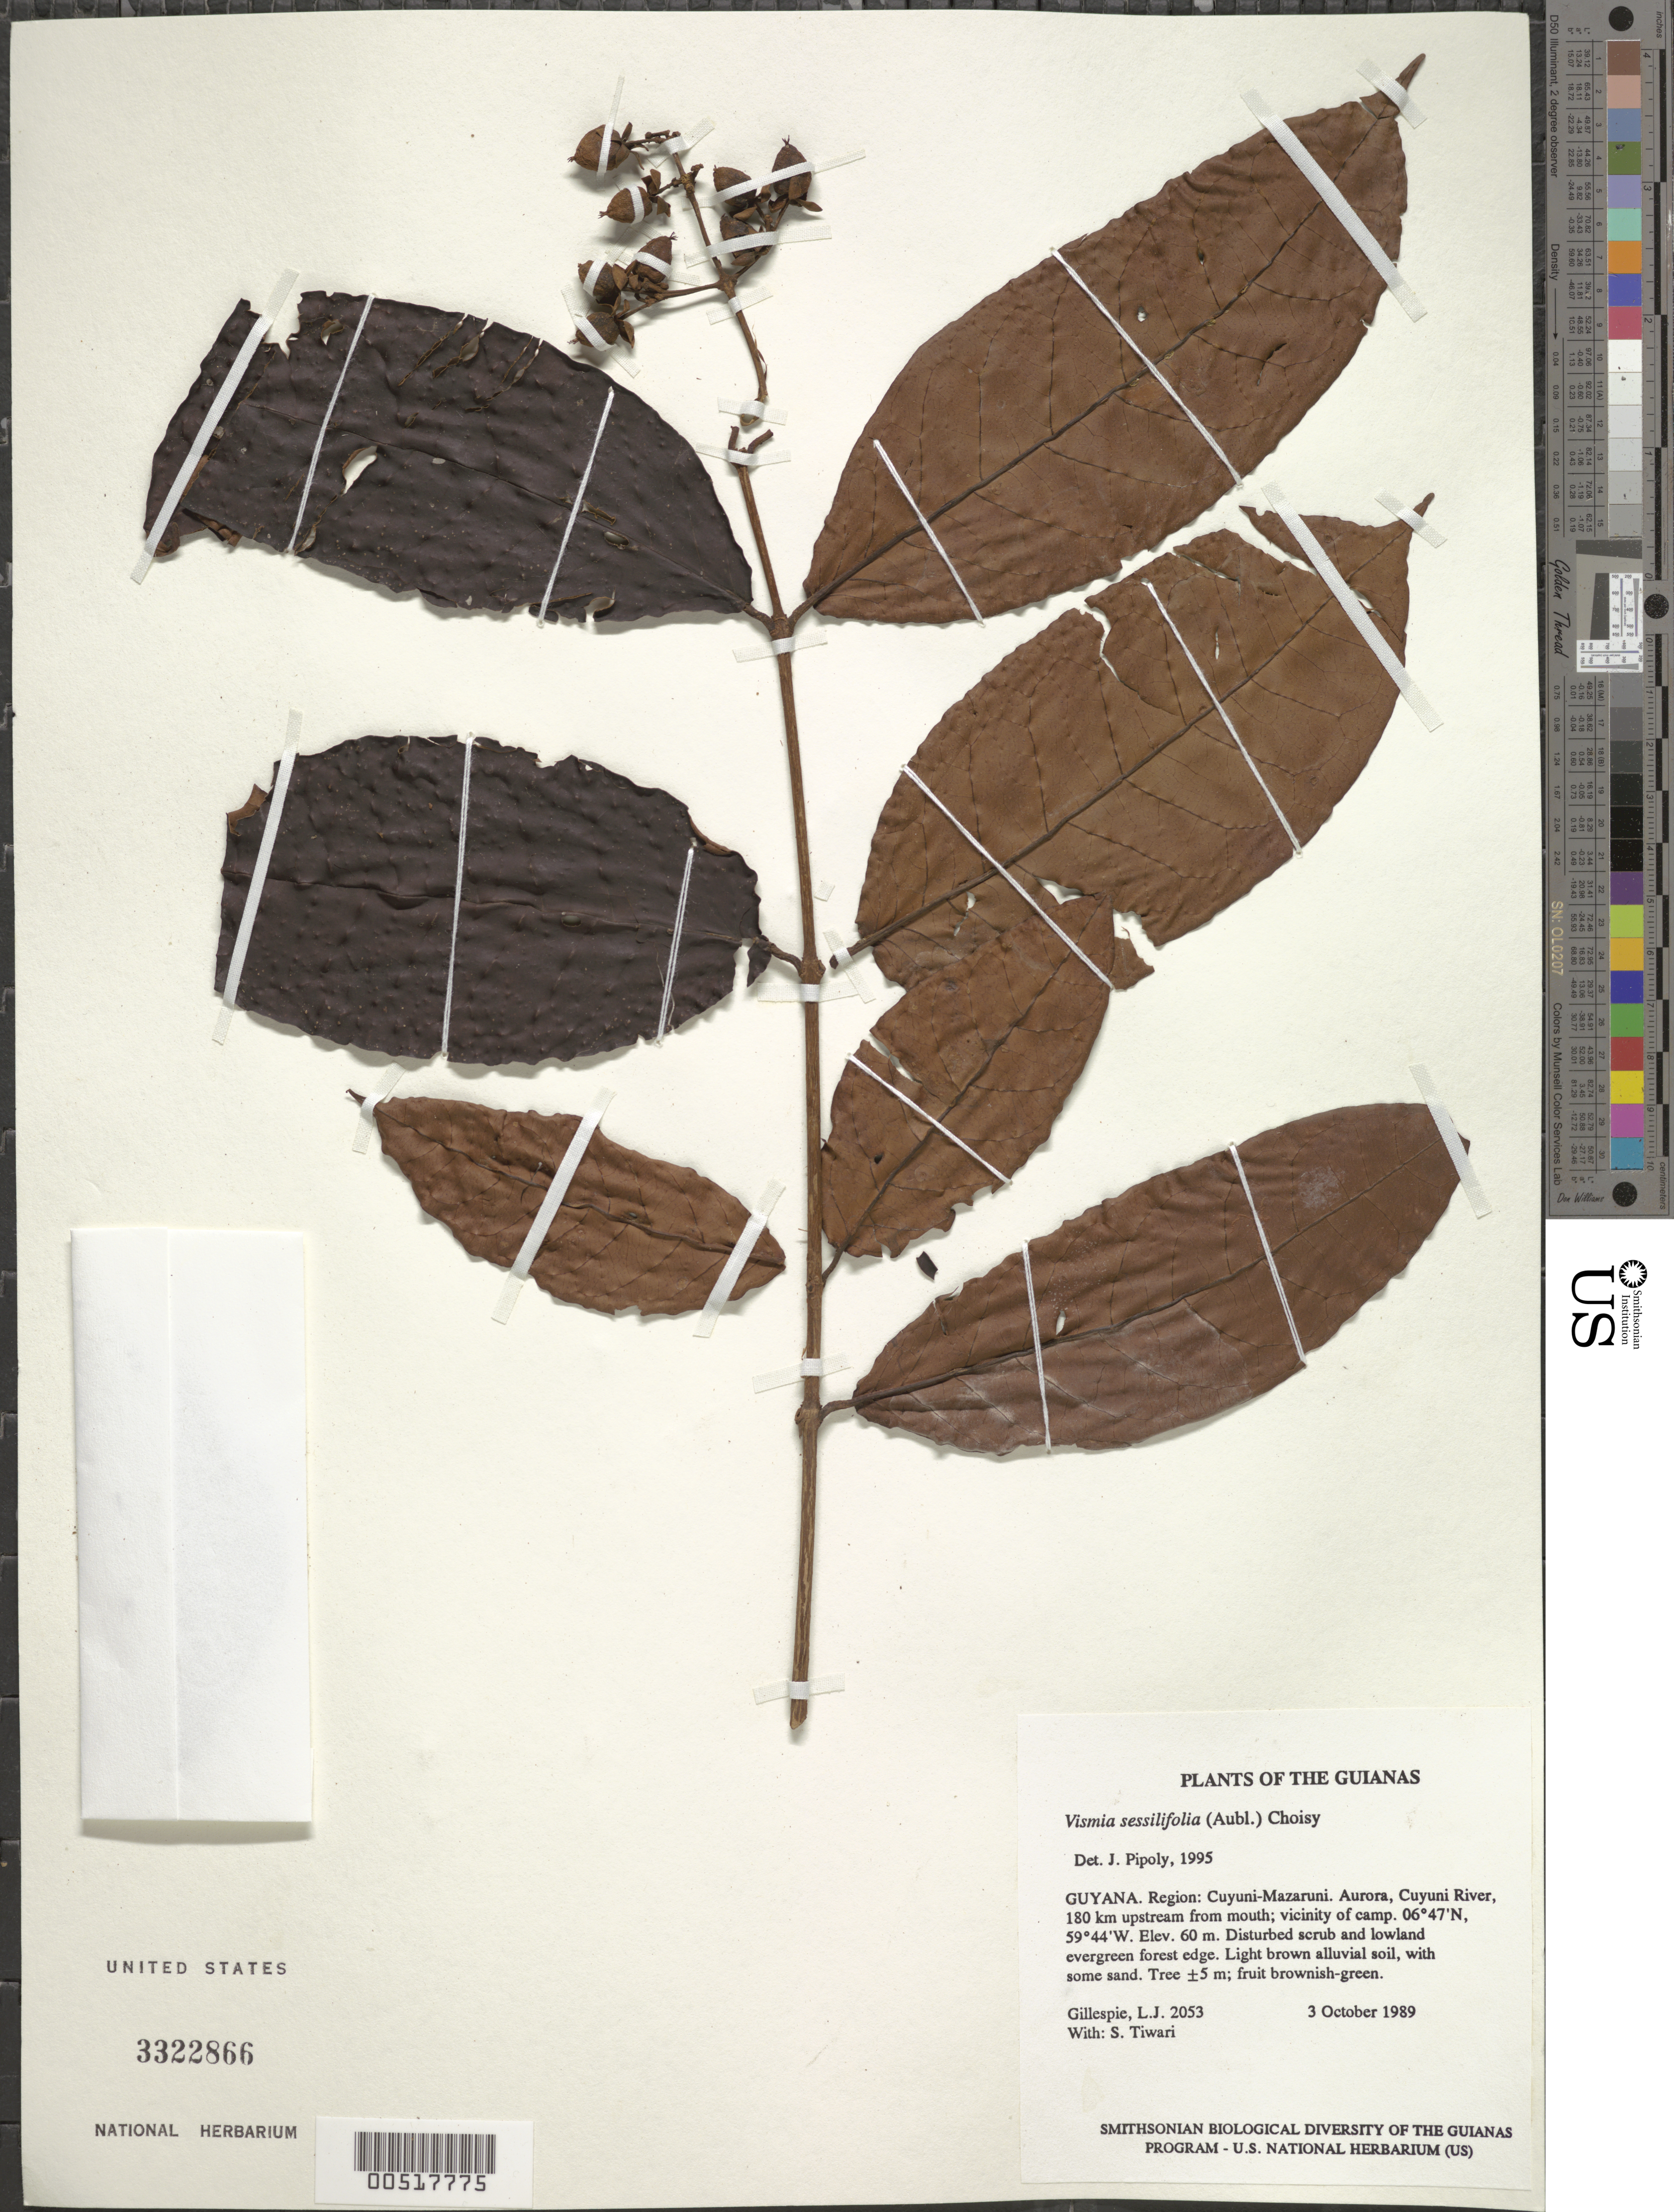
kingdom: Plantae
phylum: Tracheophyta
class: Magnoliopsida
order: Malpighiales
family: Hypericaceae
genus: Vismia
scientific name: Vismia sessilifolia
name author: (Aubl.) Choisy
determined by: Pipoly, J. J., III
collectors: L. J. Gillespie & S. Tiwari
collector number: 2053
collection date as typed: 3 October 1989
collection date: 1989-10-03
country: Guyana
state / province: Cuyuni-Mazaruni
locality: Aurora, Cuyuni River, 180 km upstream from mouth; vicinity of camp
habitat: Disturbed scrub and lowland evergreen forest edge. Light brown alluvial soil, with some sand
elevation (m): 60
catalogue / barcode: US 3322866